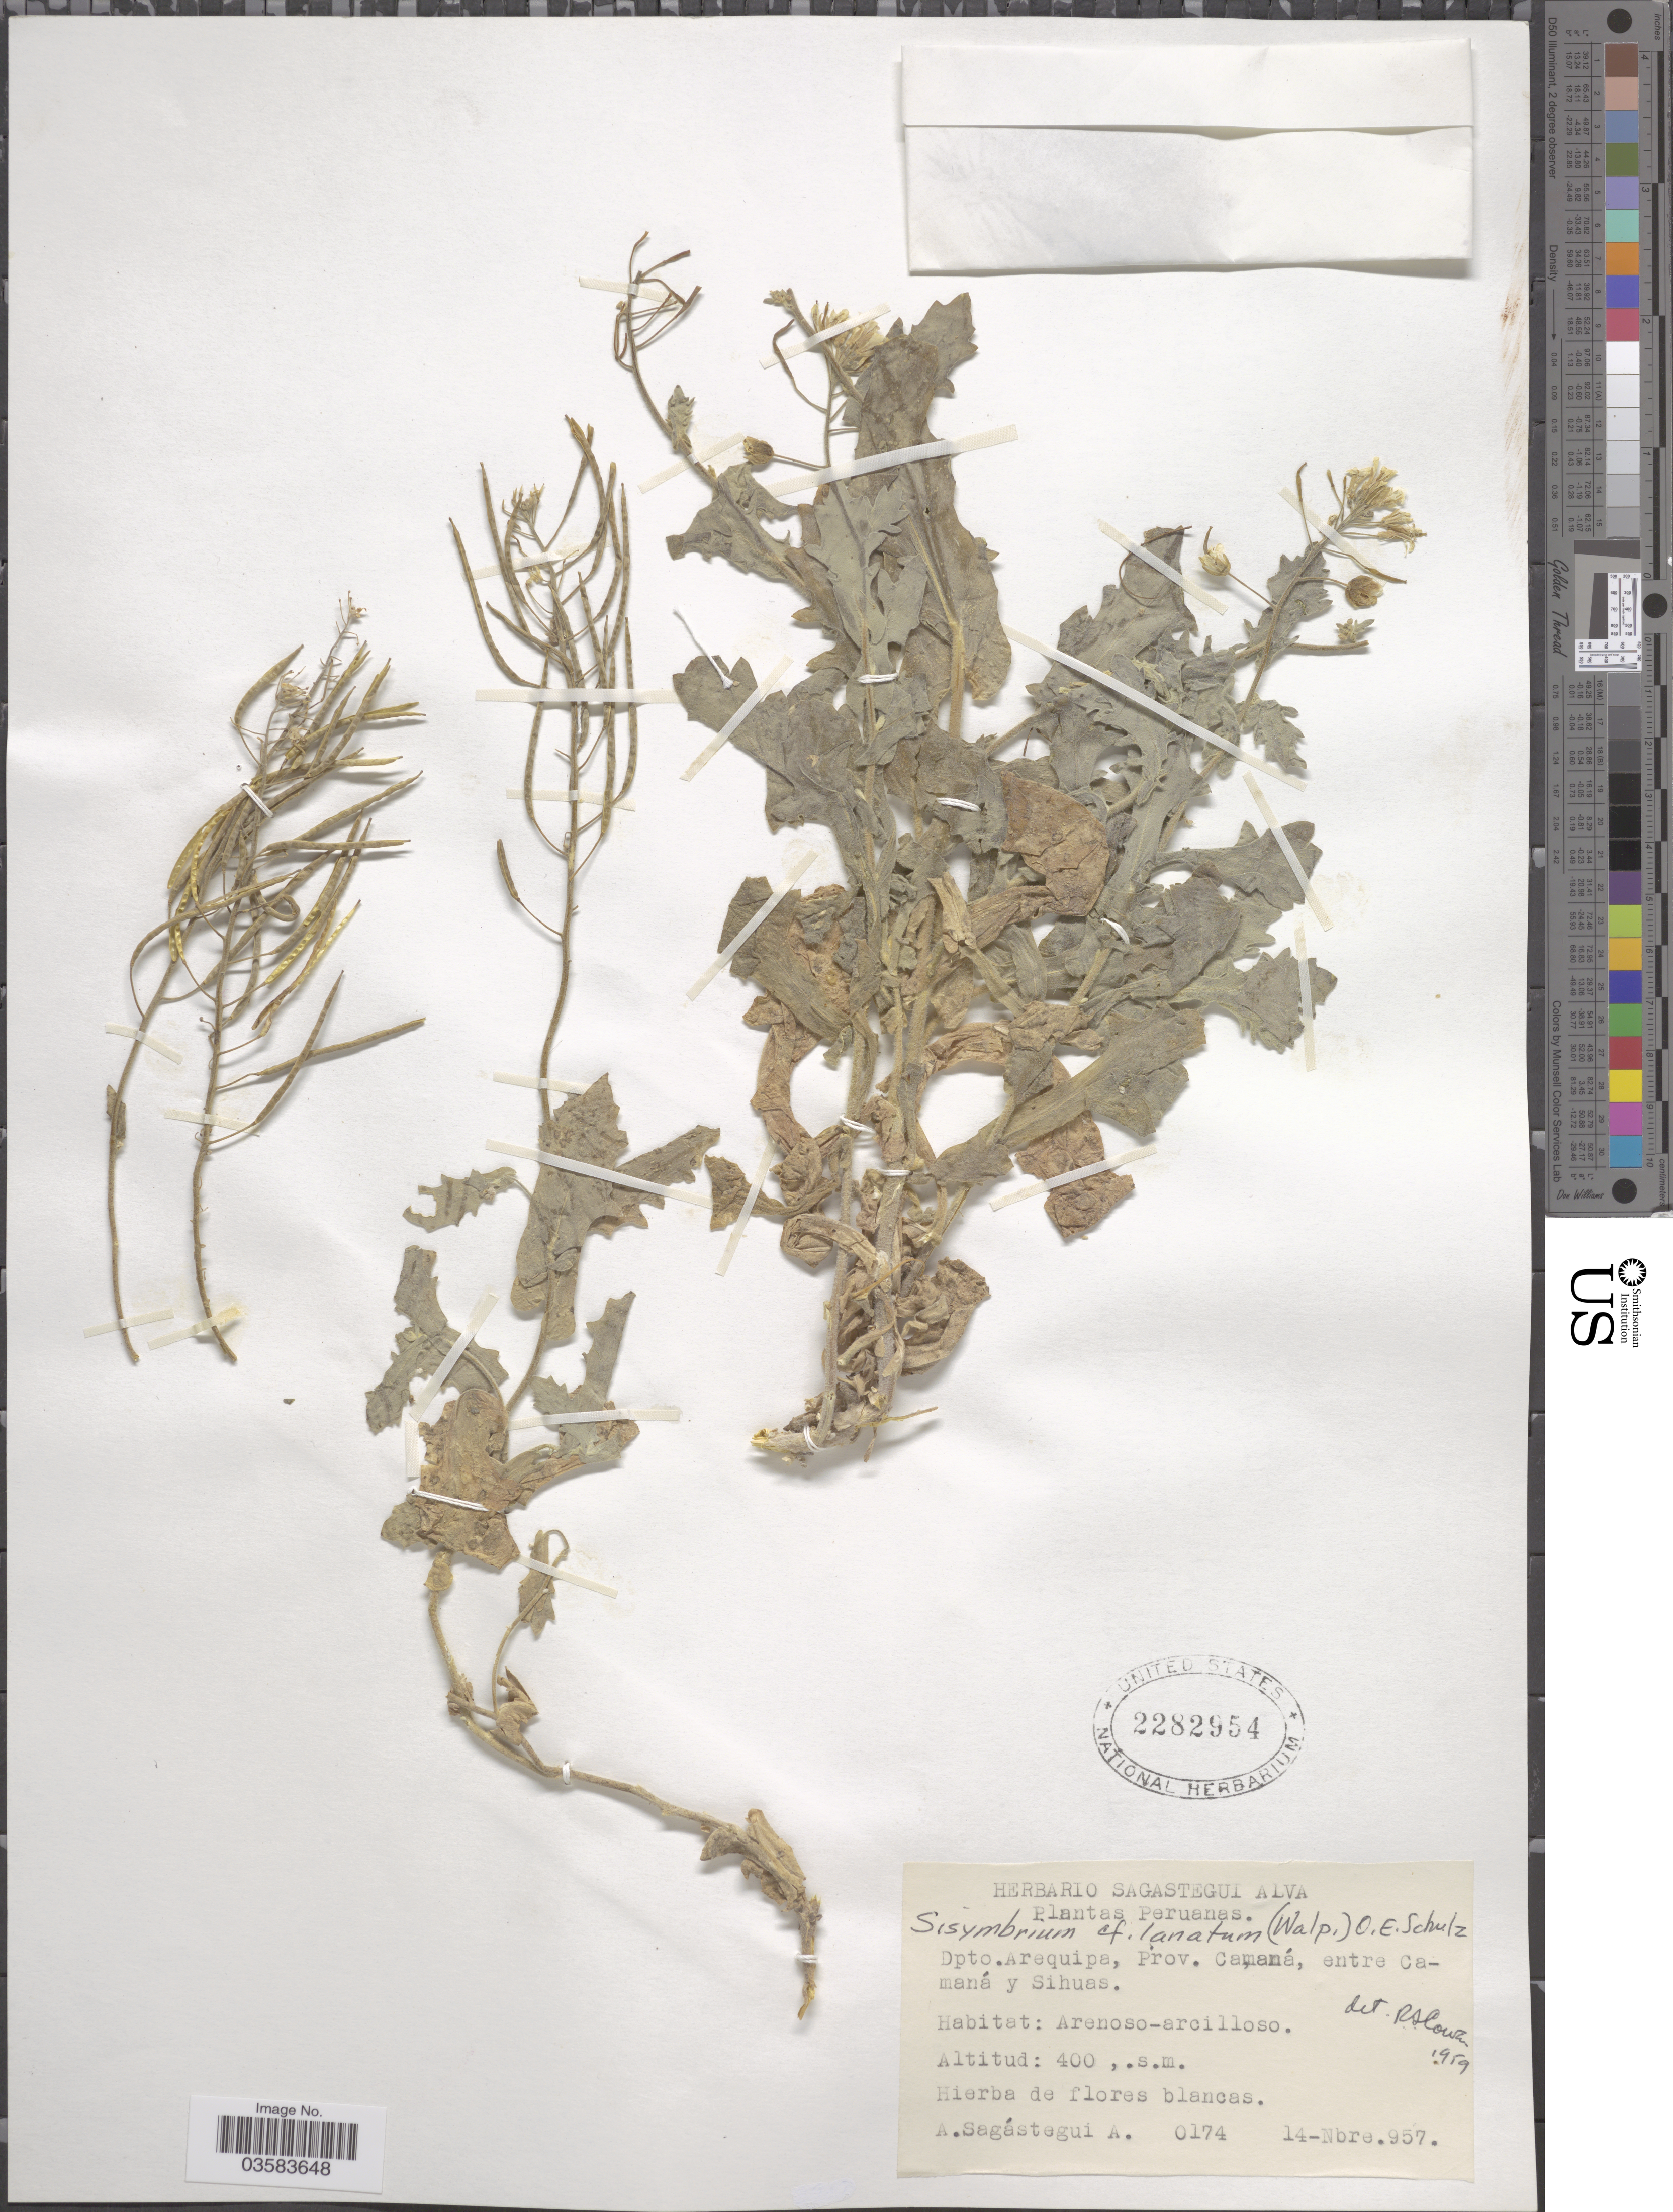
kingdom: Plantae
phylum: Tracheophyta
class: Magnoliopsida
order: Brassicales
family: Brassicaceae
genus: Neuontobotrys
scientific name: Neuontobotrys lanata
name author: (Walpers) Al-Shehbaz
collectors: A. Sagástegui A.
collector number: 0174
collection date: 1957-09-14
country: Peru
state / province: Arequipa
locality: Dpto. Arequipa, Prov. Camaná, entre Camaná y Sihuas.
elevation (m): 400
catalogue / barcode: US 2282954